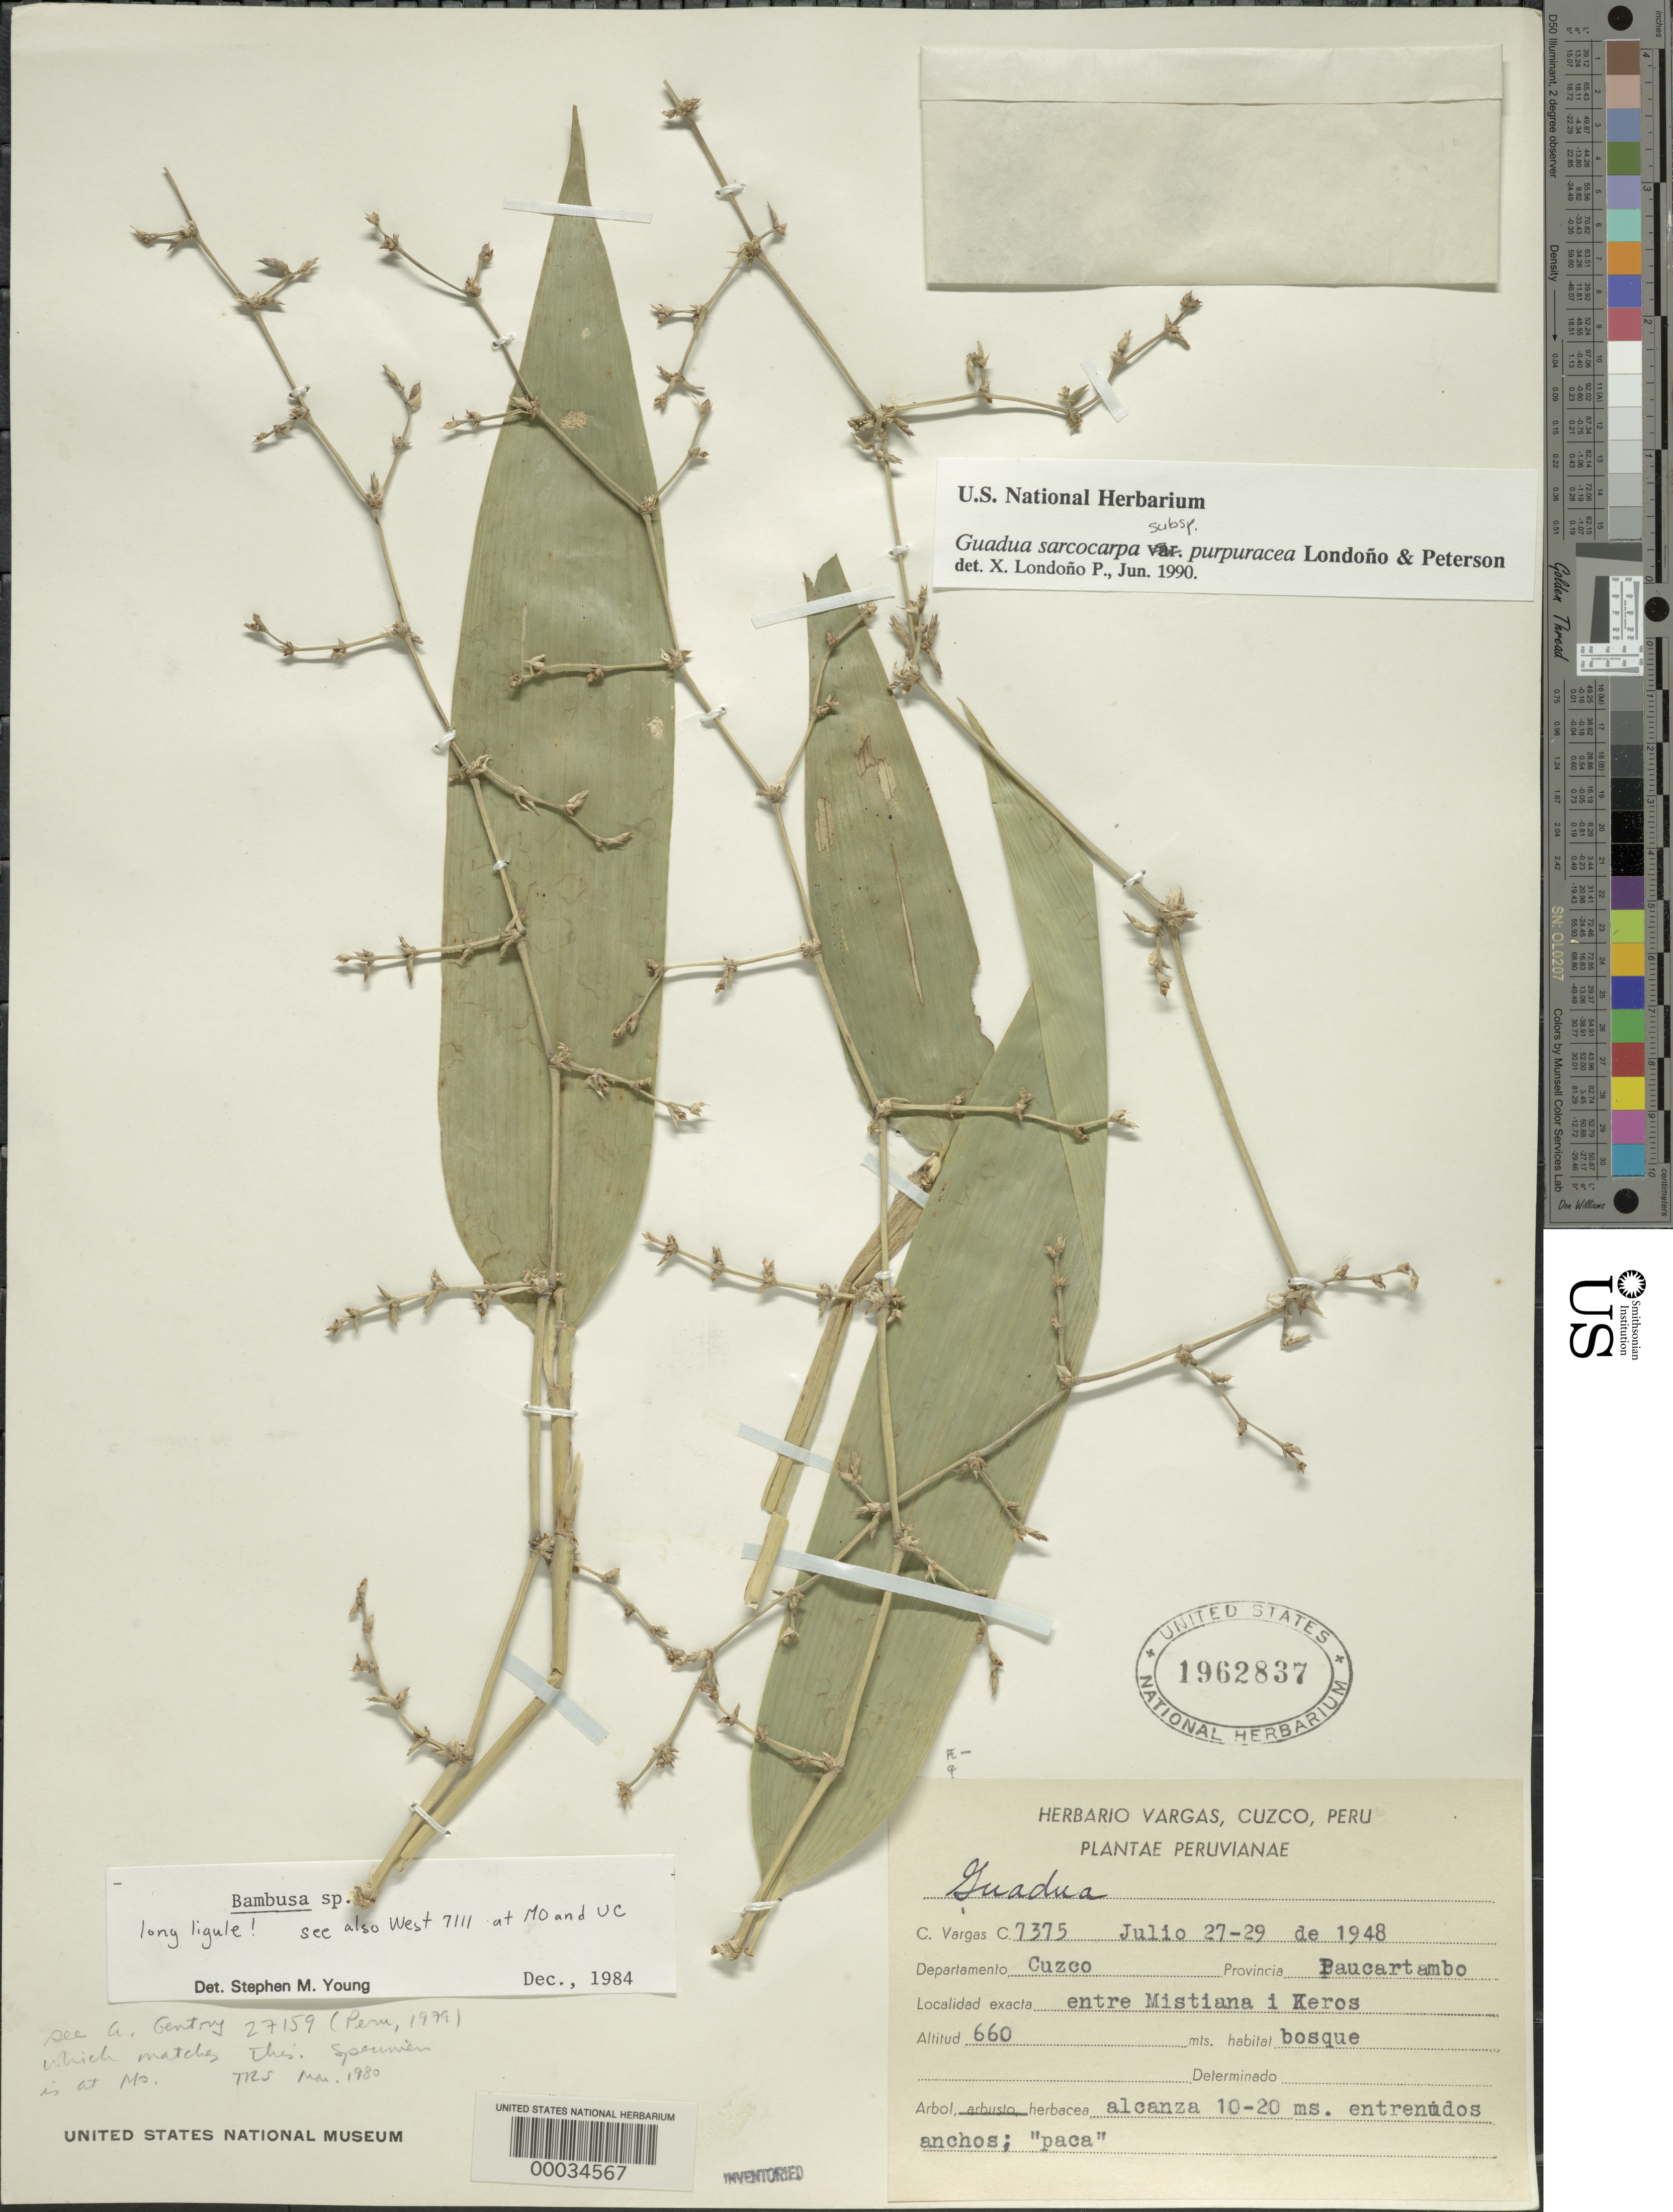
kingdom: Plantae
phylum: Tracheophyta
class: Liliopsida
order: Poales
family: Poaceae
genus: Guadua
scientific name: Guadua weberbaueri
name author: Pilg.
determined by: McMurchie, Elizabeth, (UNITED STATES)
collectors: C. Vargas Calderón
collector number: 7375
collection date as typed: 27 Jul 1948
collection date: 1948-07-27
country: Peru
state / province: Cusco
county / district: Paucartambo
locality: between Mistiana and Keros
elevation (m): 660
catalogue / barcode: US 1962837